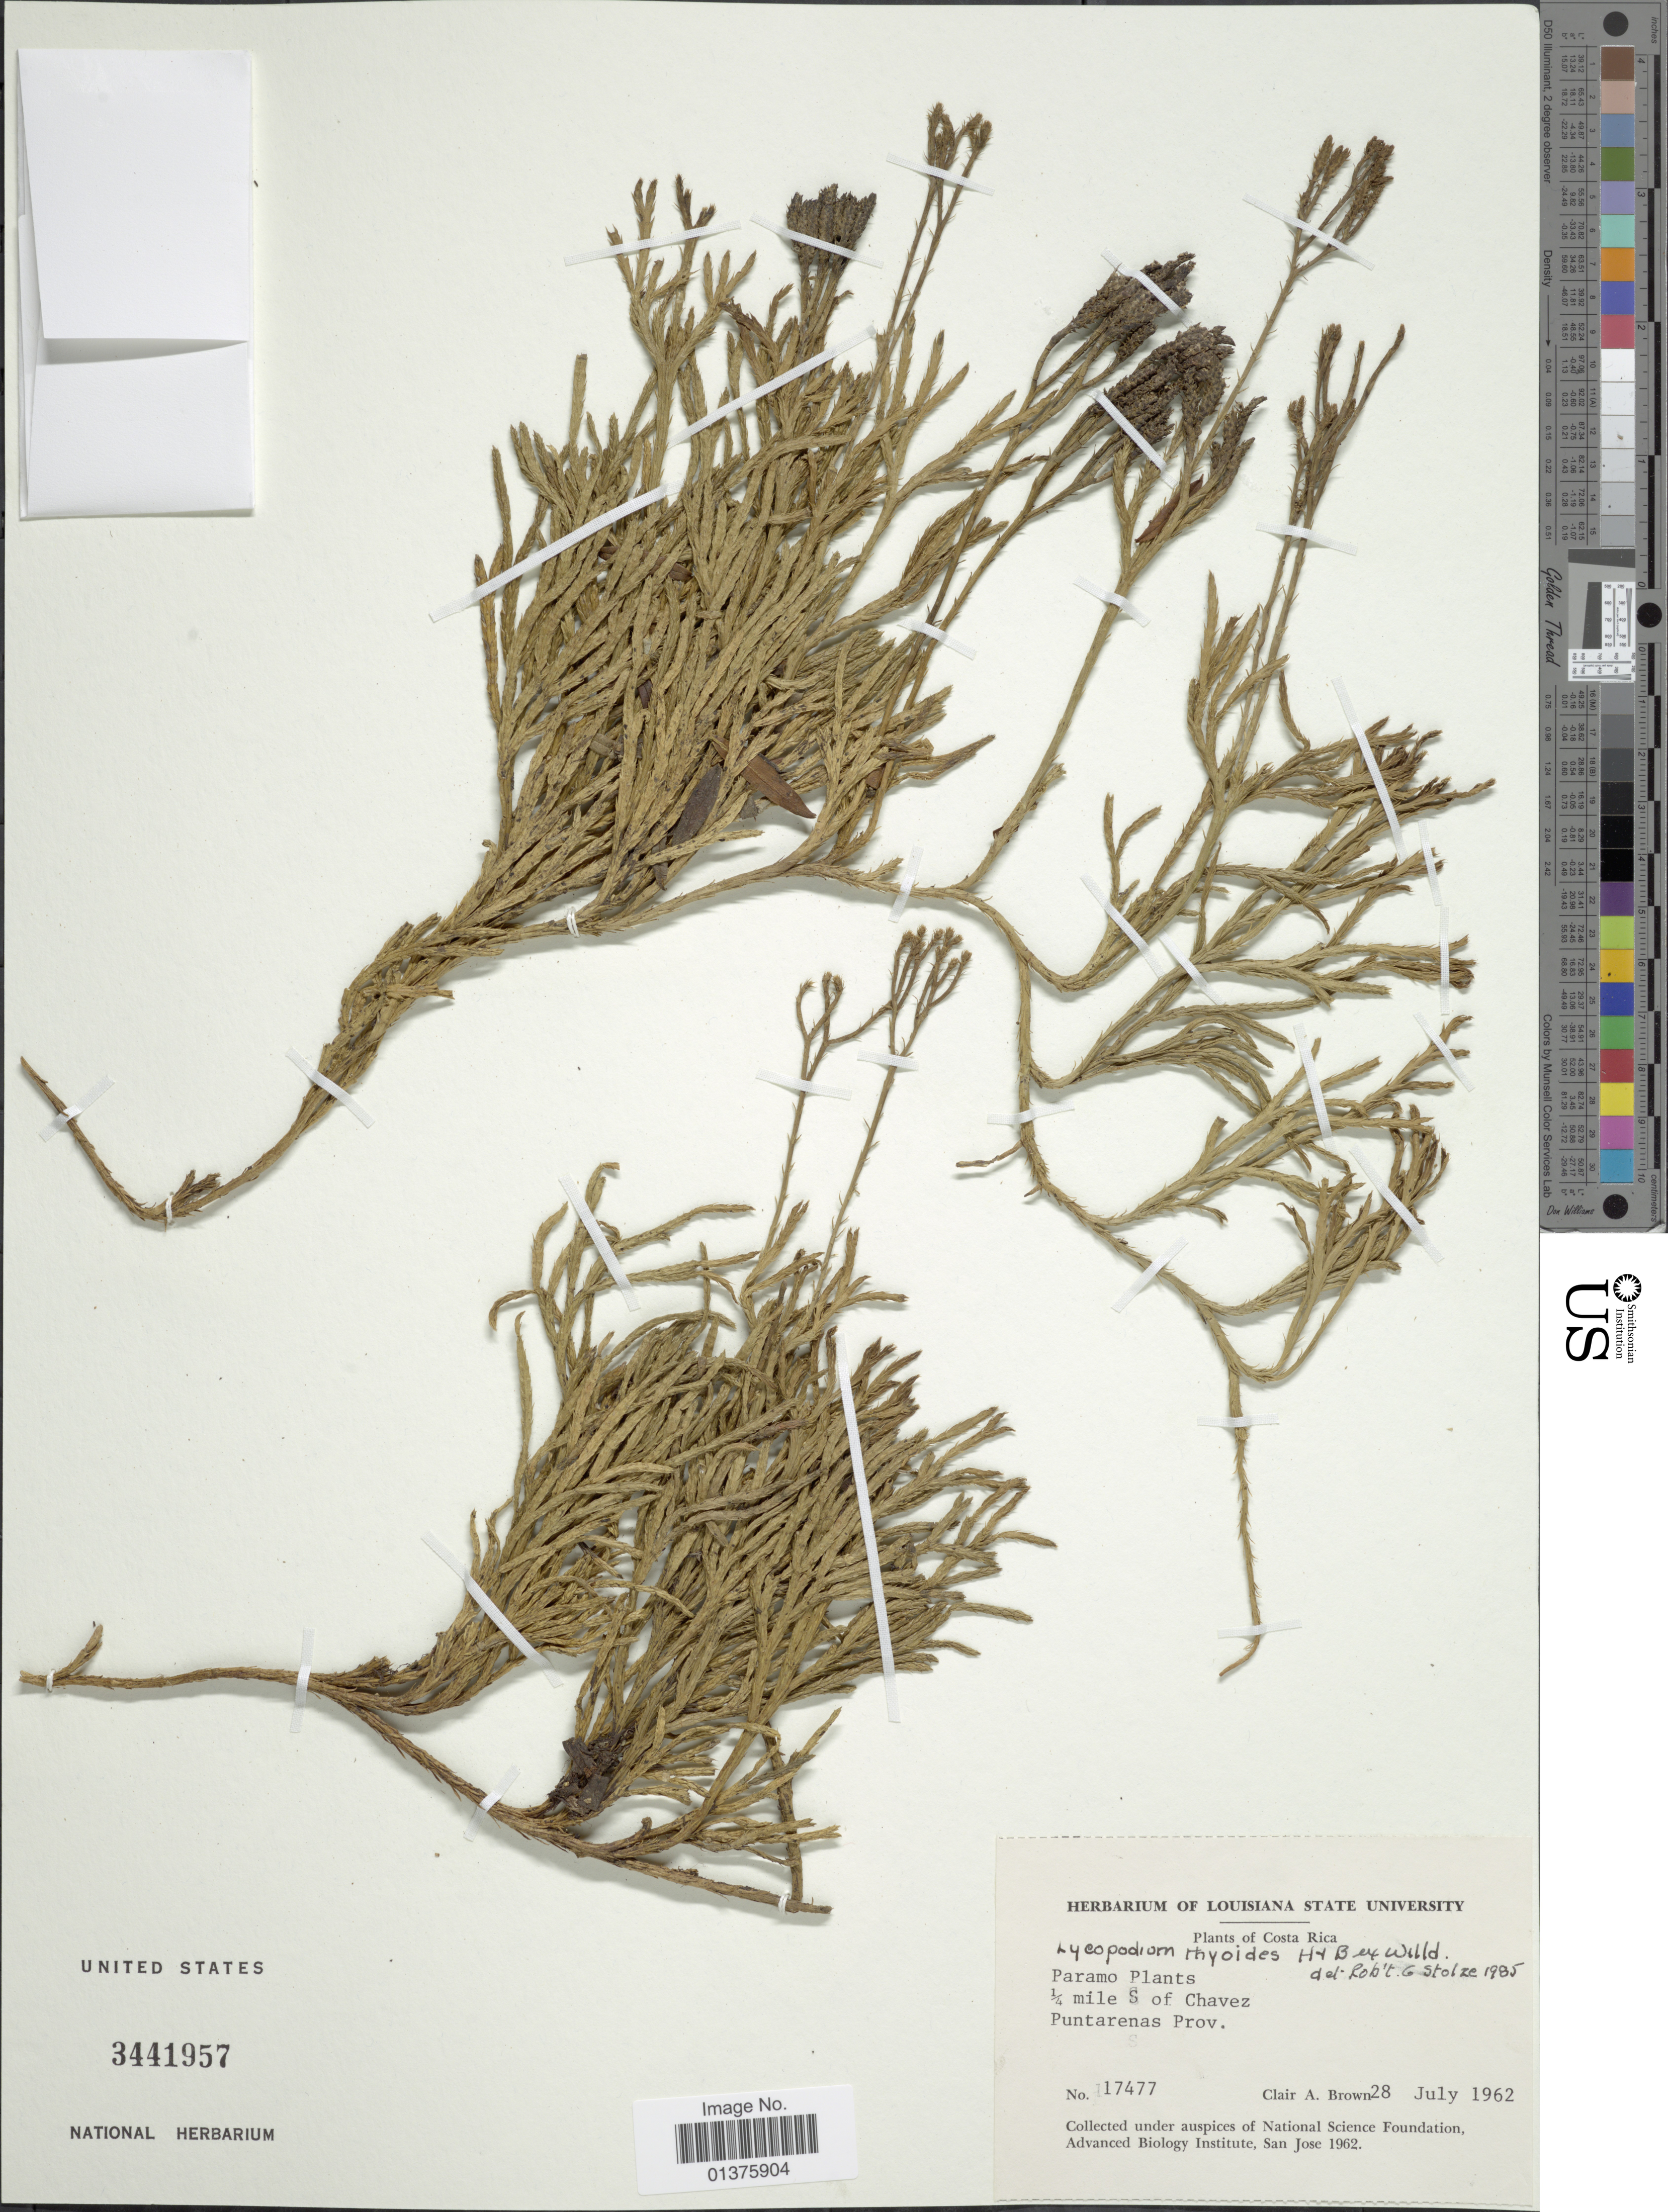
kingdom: Plantae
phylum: Tracheophyta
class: Lycopodiopsida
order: Lycopodiales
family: Lycopodiaceae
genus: Diphasiastrum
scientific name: Diphasiastrum thyoides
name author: (Humb. & Bonpl. ex Willd.) Holub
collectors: C. A. Brown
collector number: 17477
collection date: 1962-07-28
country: Costa Rica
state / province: Puntarenas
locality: Paramo Plants, ¼mile S of Chavez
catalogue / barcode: US 3441957